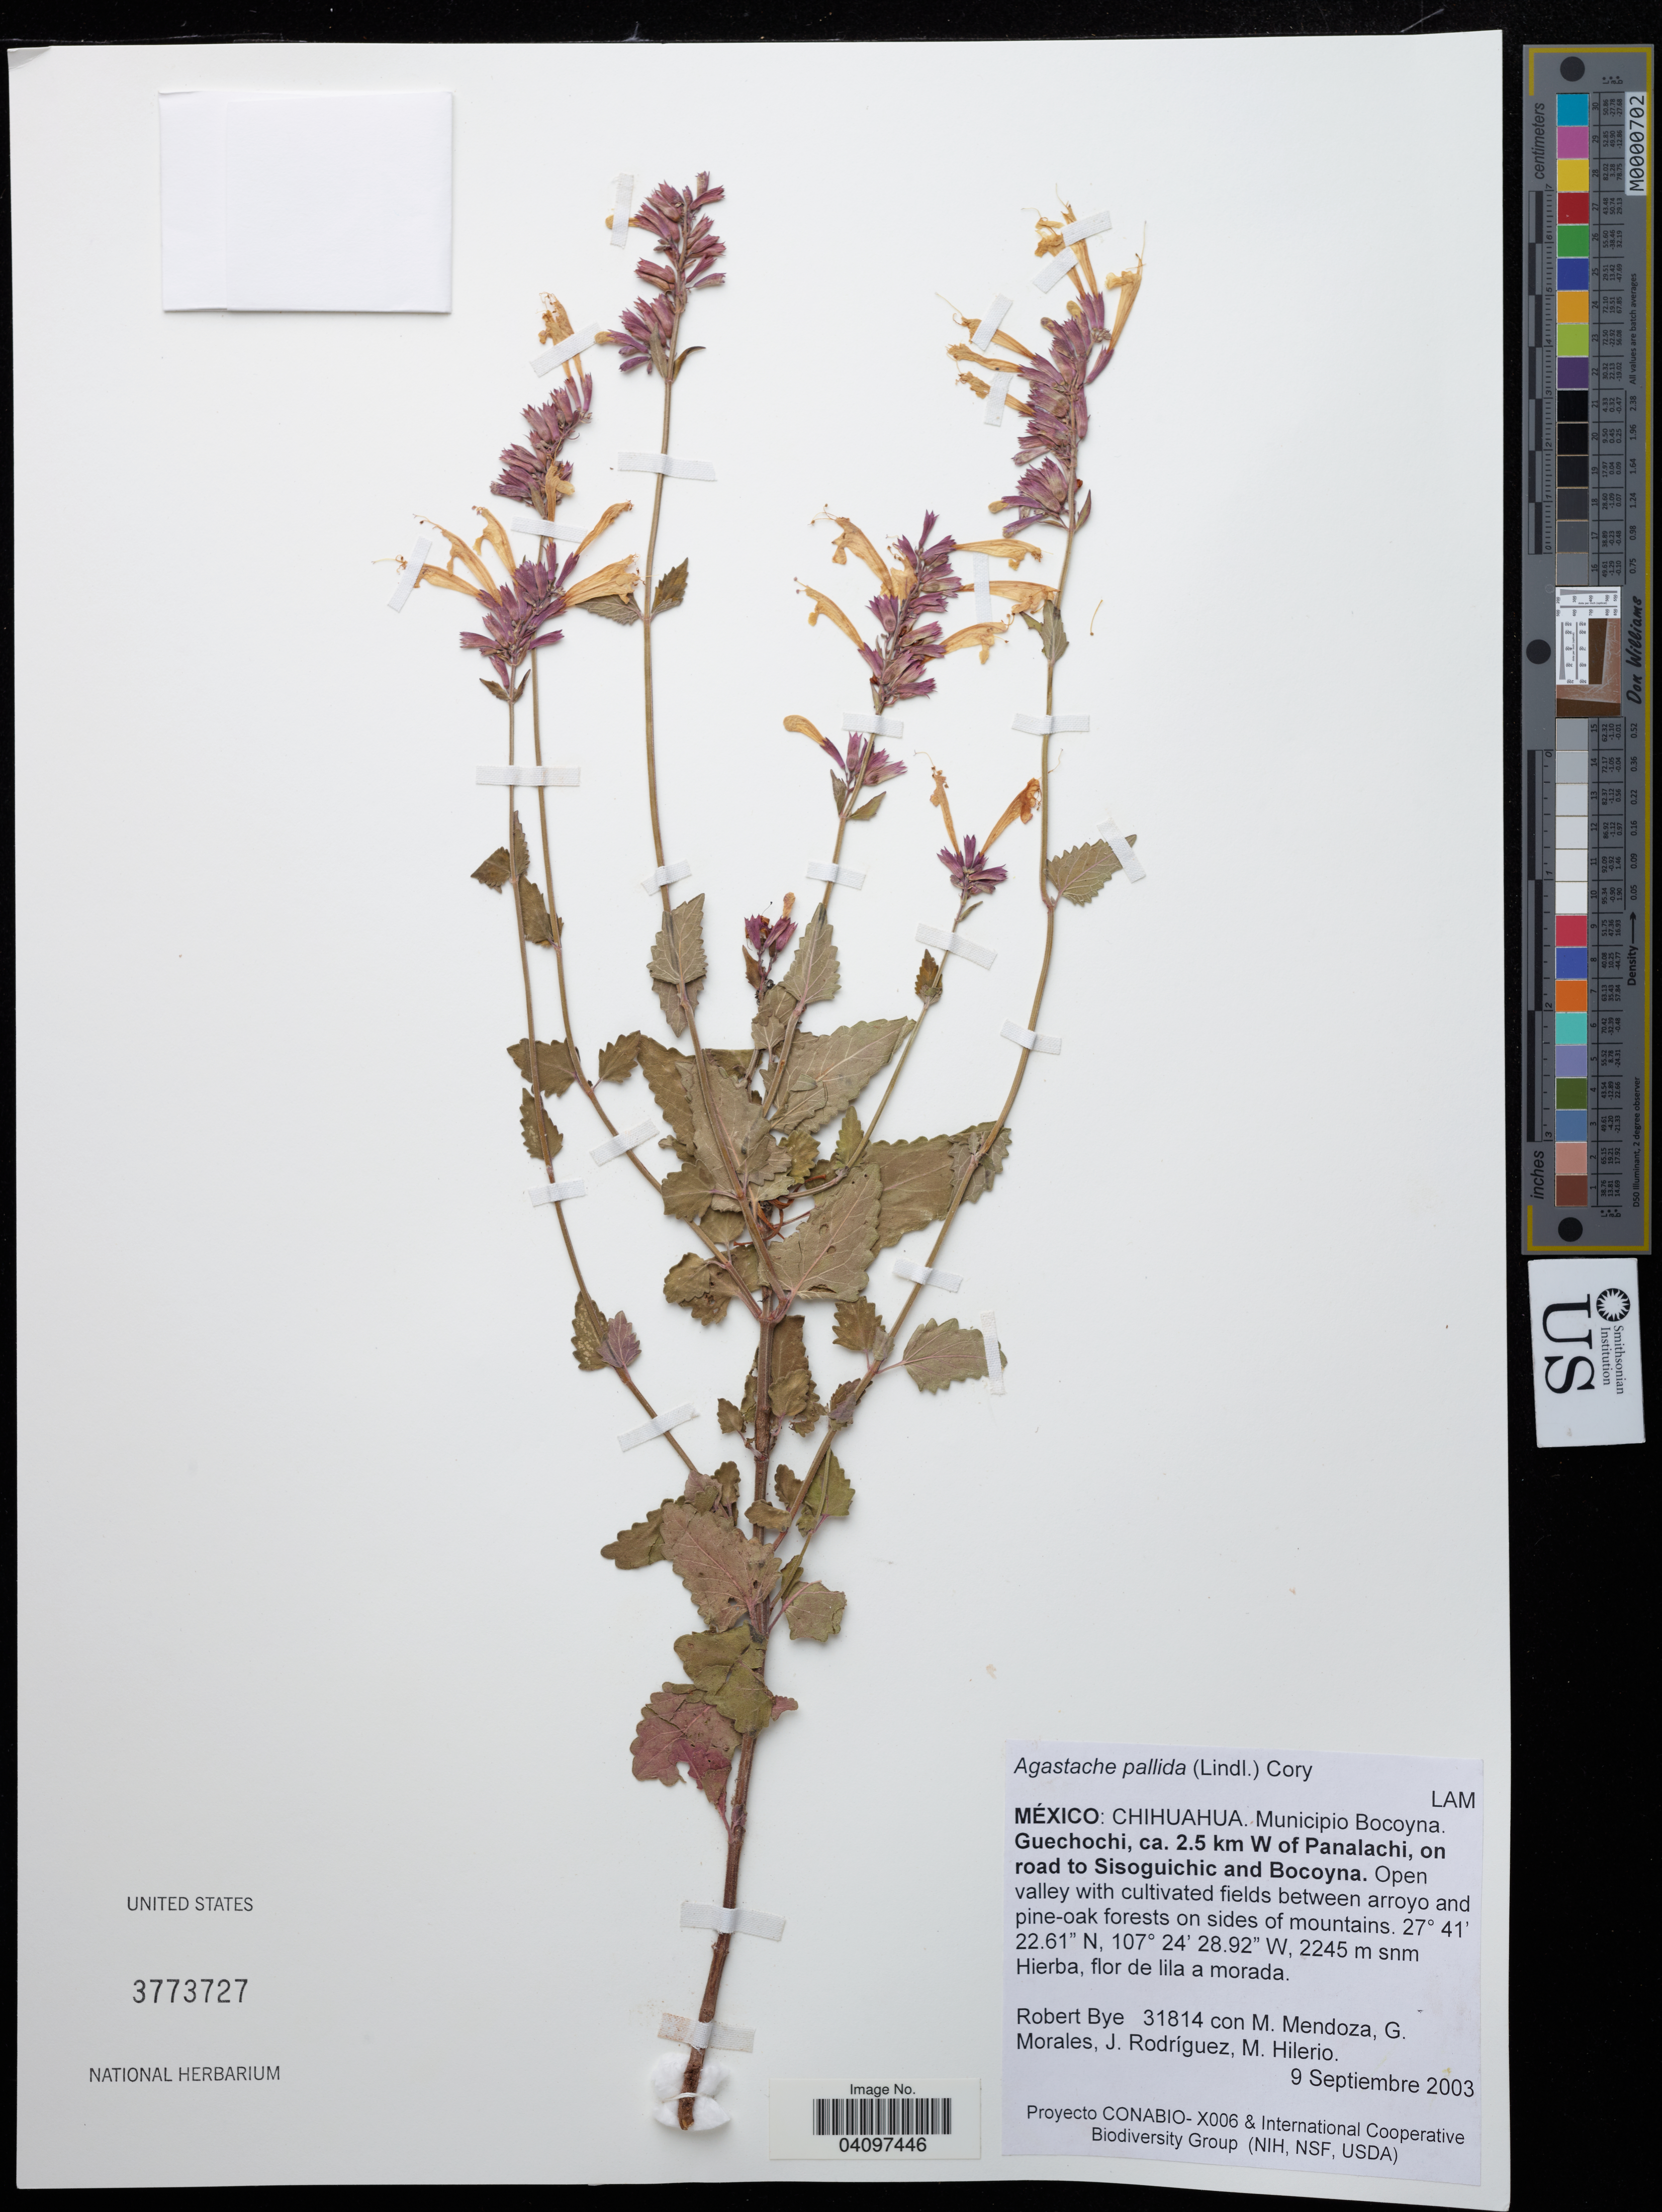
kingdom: Plantae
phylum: Tracheophyta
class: Magnoliopsida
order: Lamiales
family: Lamiaceae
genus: Agastache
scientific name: Agastache pallida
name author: (Lindl.) Cory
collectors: R. Bye, M. Mendoza, G. Morales & J. Rodríguez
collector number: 31814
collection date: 2003-09-09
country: Mexico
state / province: Chihuahua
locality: Municipio Bocoyna. Guechochi, ca. 2.5 km W of Panalachi, on road to Sisoguichic and Bocoyna.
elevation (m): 2245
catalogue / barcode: US 3773727